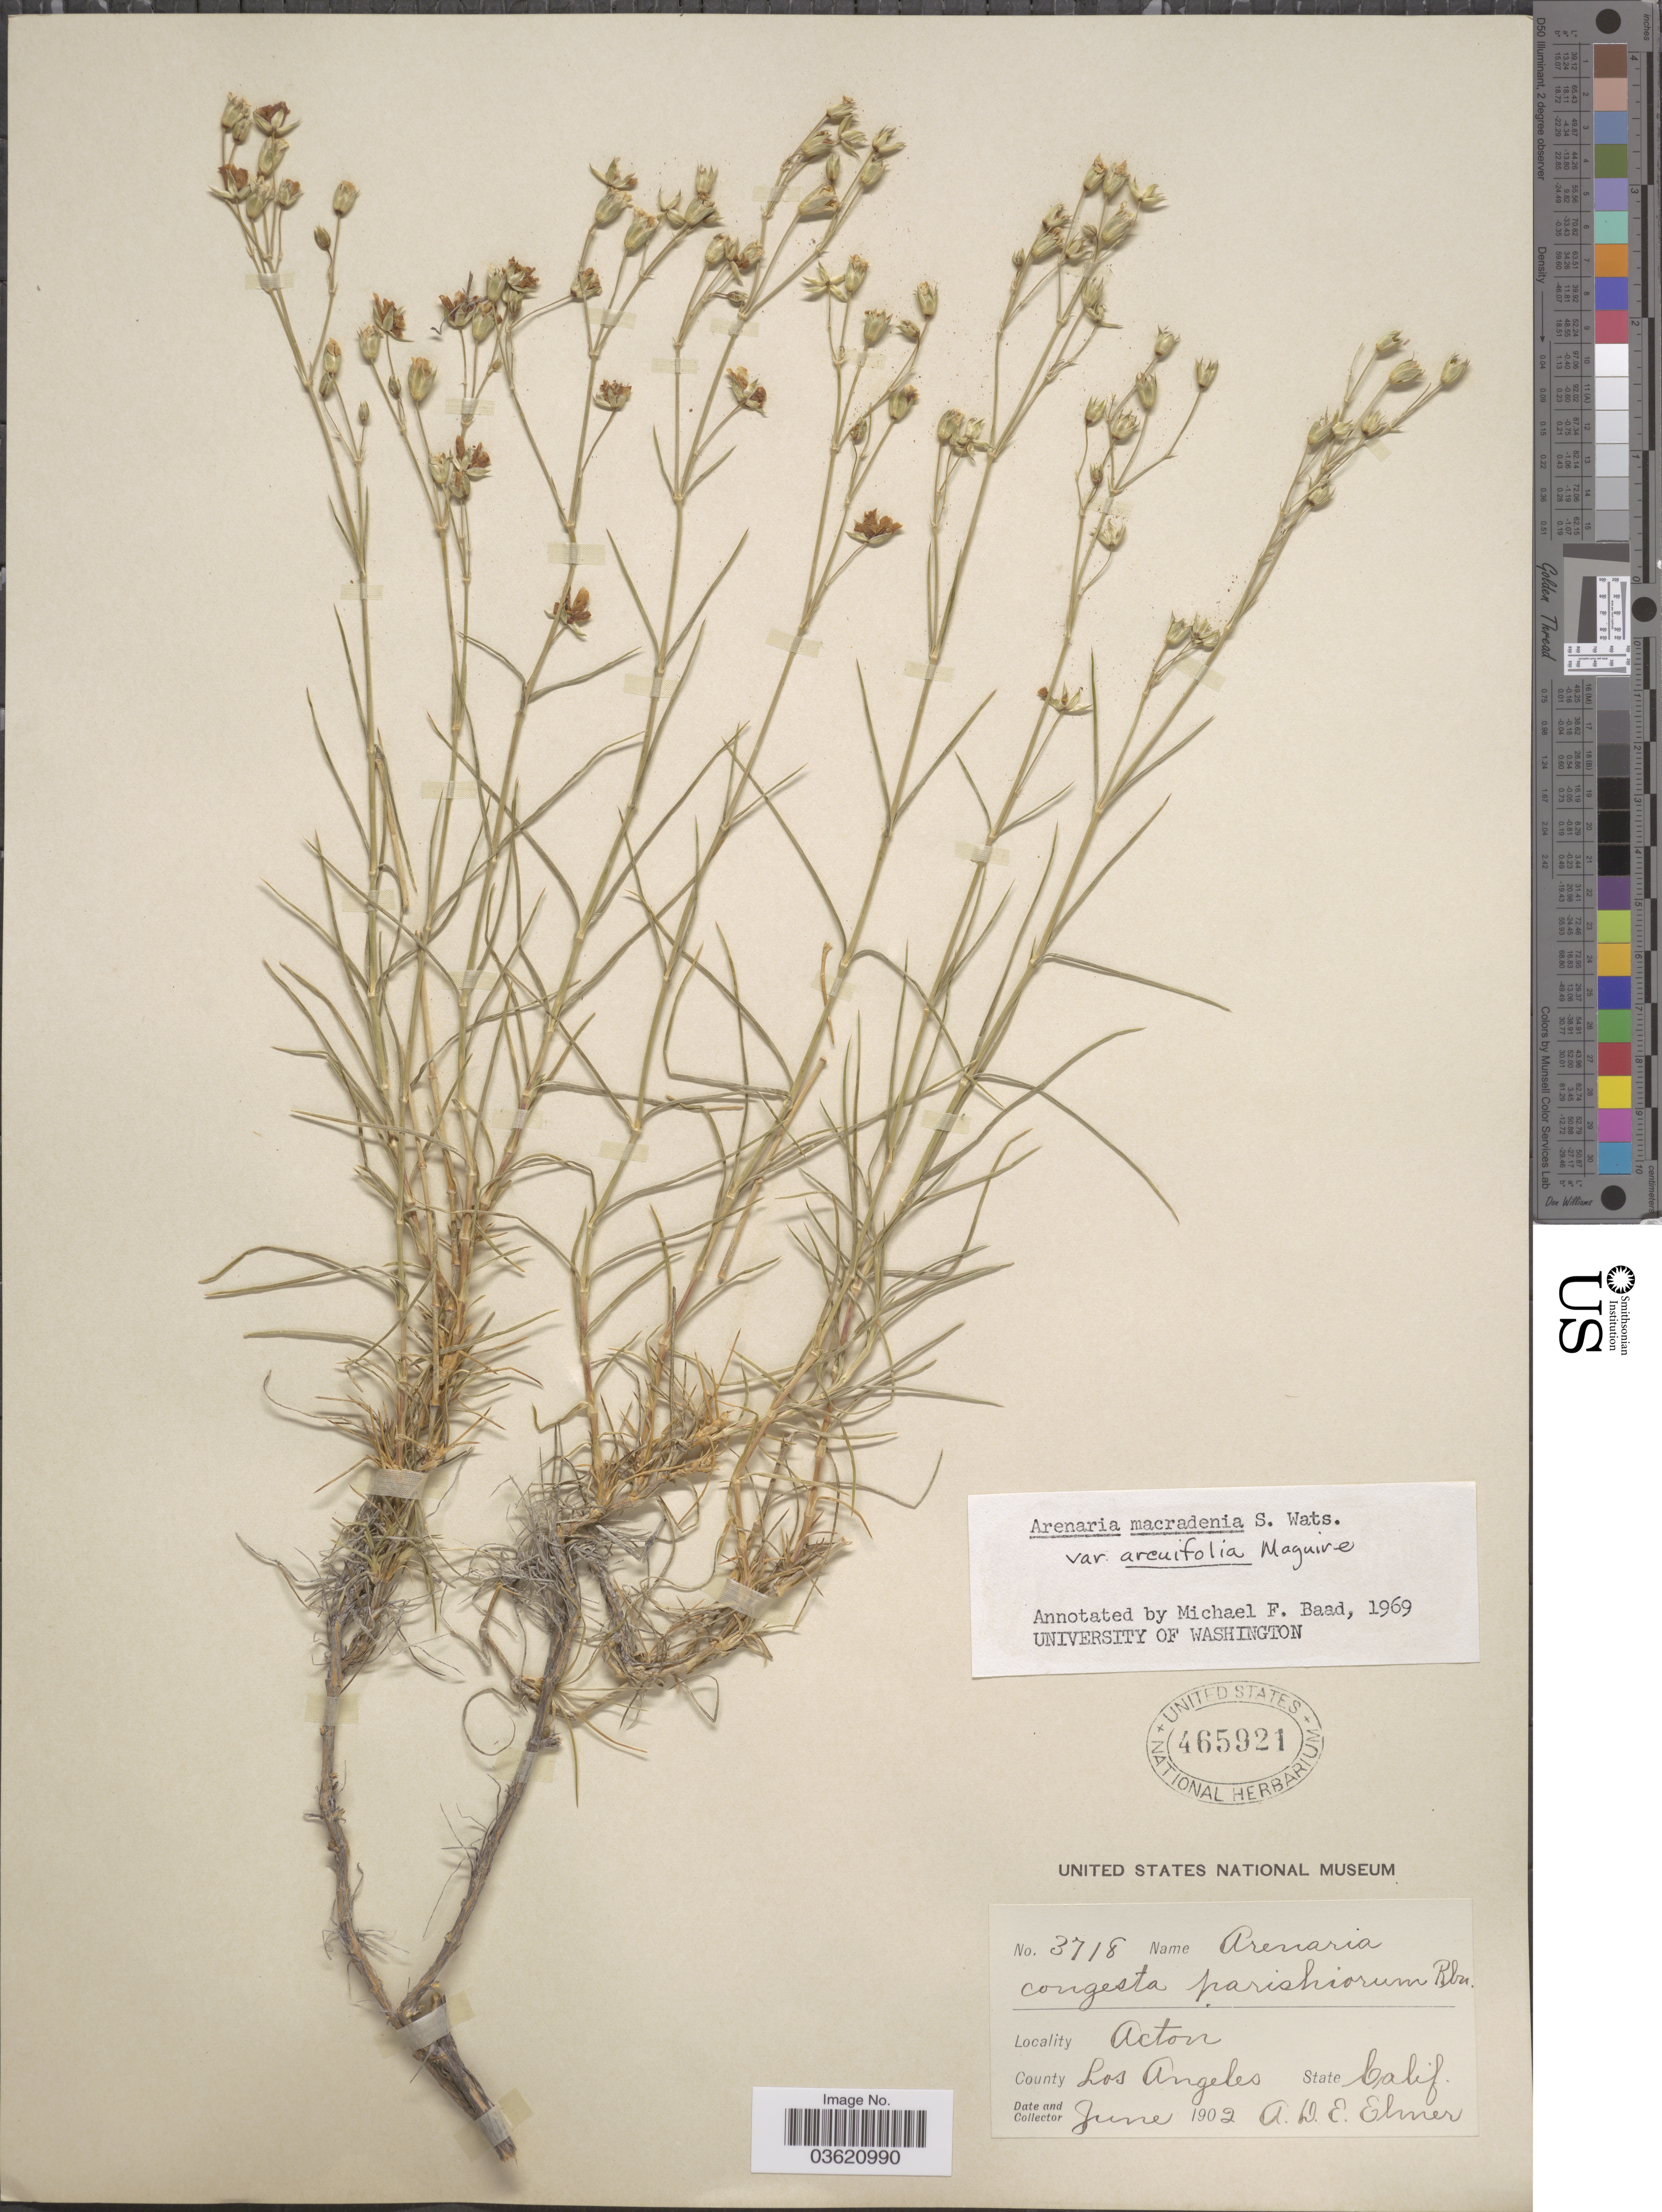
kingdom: Plantae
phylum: Tracheophyta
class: Magnoliopsida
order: Caryophyllales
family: Caryophyllaceae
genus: Eremogone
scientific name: Eremogone macradenia var. arcuifolia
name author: (Maguire) R.L. Hartm. & Rabeler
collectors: A. D. E. Elmer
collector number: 3718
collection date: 1902-06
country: United States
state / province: California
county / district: Los Angeles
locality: Acton. County Los Angeles.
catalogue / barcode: US 465921